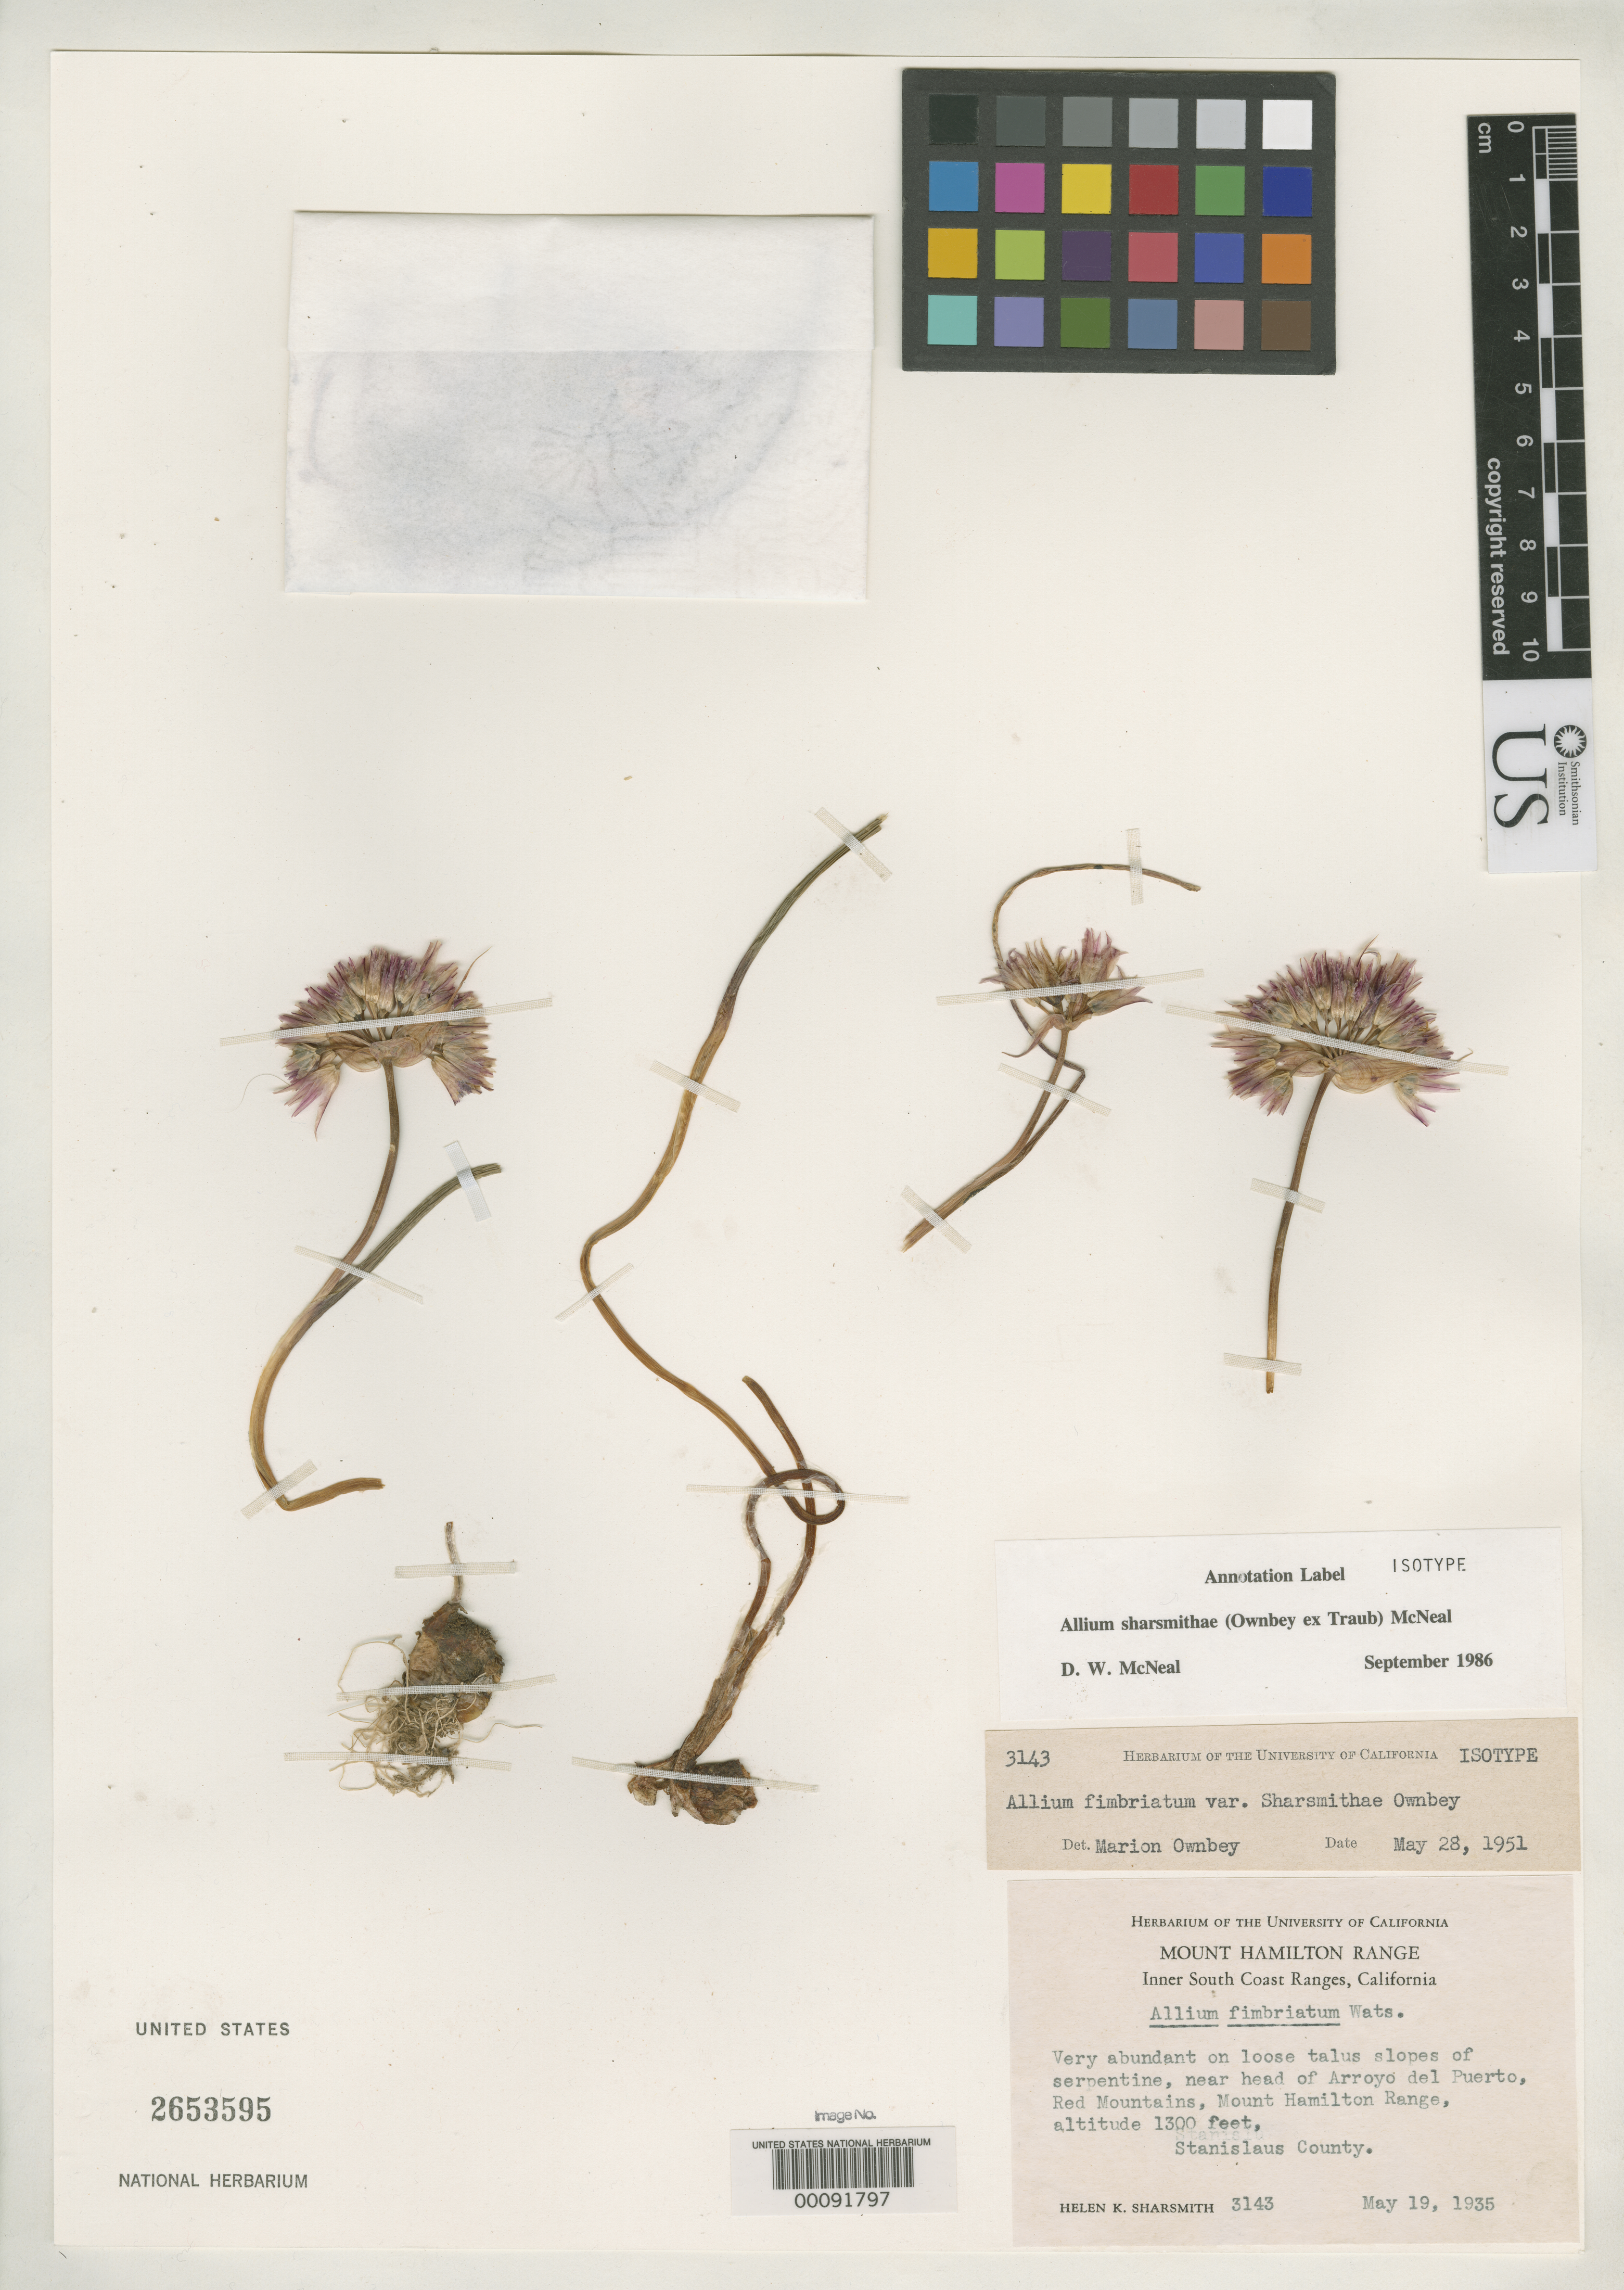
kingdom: Plantae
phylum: Tracheophyta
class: Liliopsida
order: Asparagales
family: Amaryllidaceae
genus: Allium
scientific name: Allium fimbriatum var. sharsmithii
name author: Ownbey & Aase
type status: Isotype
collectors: H. Sharsmith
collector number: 3143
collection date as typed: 19 May 1935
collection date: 1935-05-19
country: United States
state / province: California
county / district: Stanislaus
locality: Mt. Hamilton Range, Red Mountains, Arroyo del Puerto.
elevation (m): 396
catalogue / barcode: US 2653595